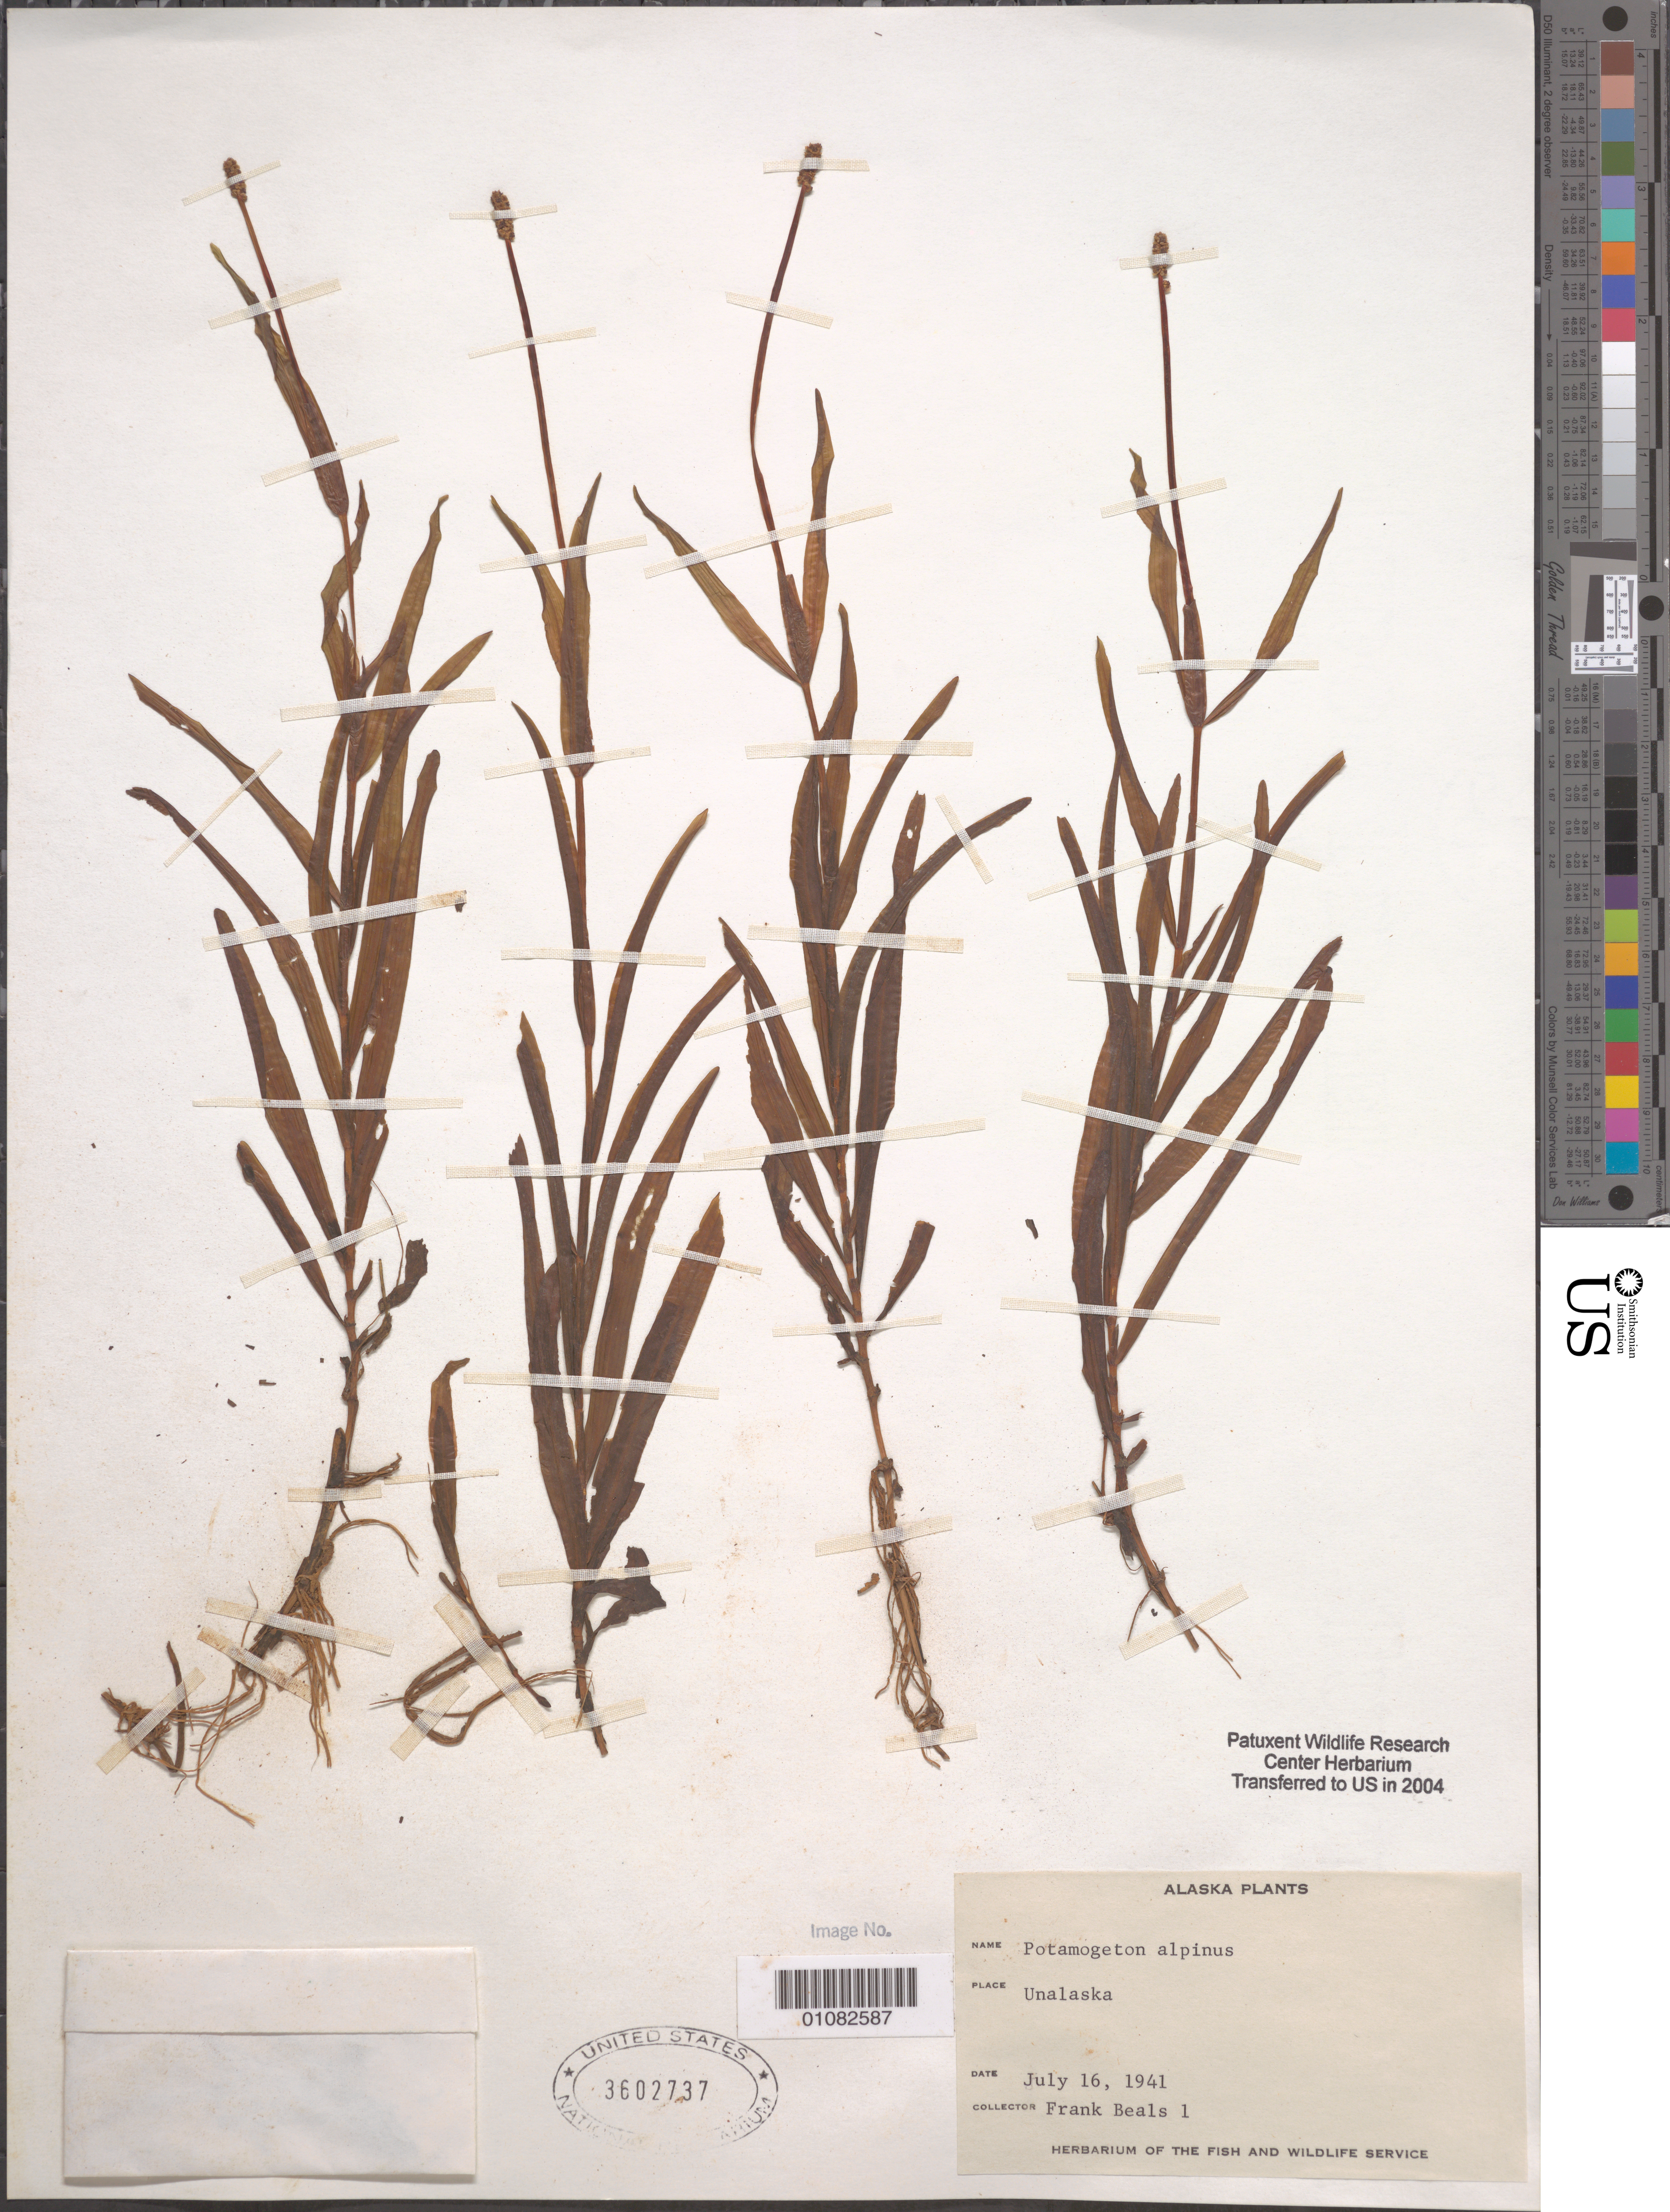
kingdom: Plantae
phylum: Tracheophyta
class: Liliopsida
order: Alismatales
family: Potamogetonaceae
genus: Potamogeton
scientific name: Potamogeton alpinus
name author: Balb.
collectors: F. Beals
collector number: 1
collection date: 1941-07-16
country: United States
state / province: Alaska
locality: Unalaska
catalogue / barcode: US 3602737